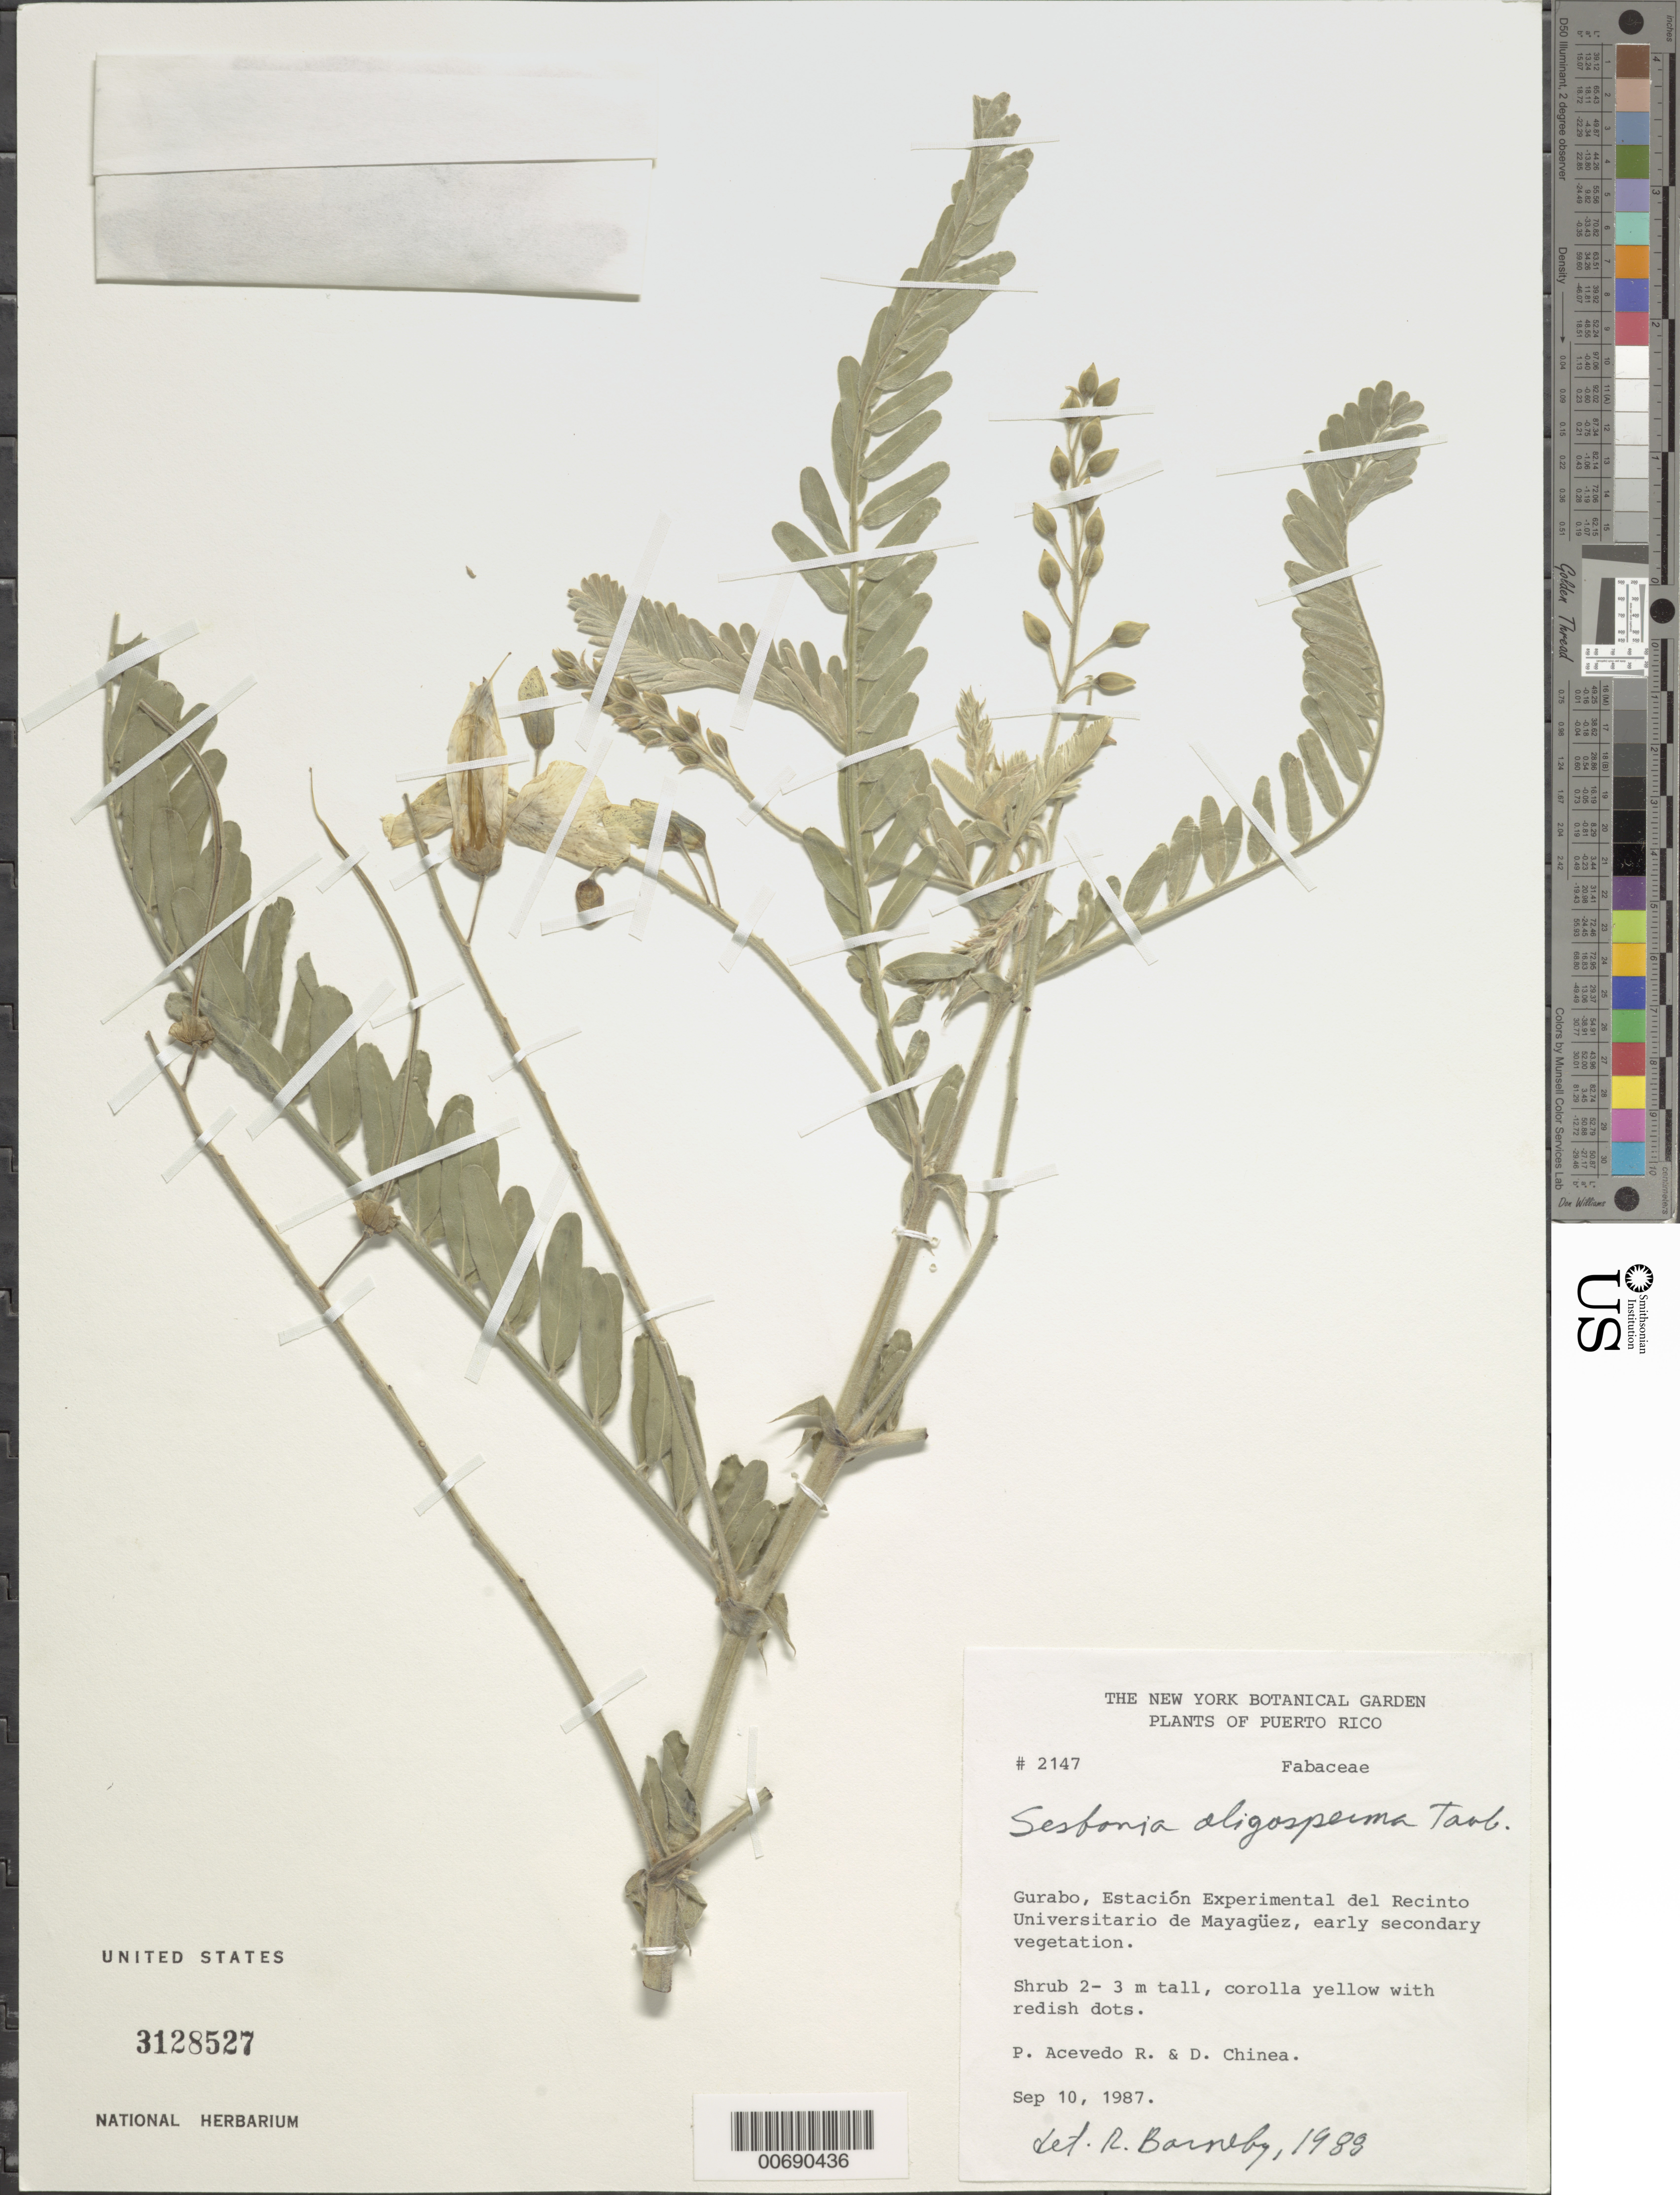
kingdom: Plantae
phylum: Tracheophyta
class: Magnoliopsida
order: Fabales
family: Fabaceae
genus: Sesbania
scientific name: Sesbania oligosperma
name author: Taub.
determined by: Barneby, Rupert C., (NY)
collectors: P. Acevedo-Rodr. & D. Chinea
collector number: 2147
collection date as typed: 10 Sep 1987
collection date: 1987-09-10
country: Puerto Rico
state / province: Gurabo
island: Puerto Rico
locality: Gurabo; Estación Experimental RUM.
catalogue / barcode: US 3128527